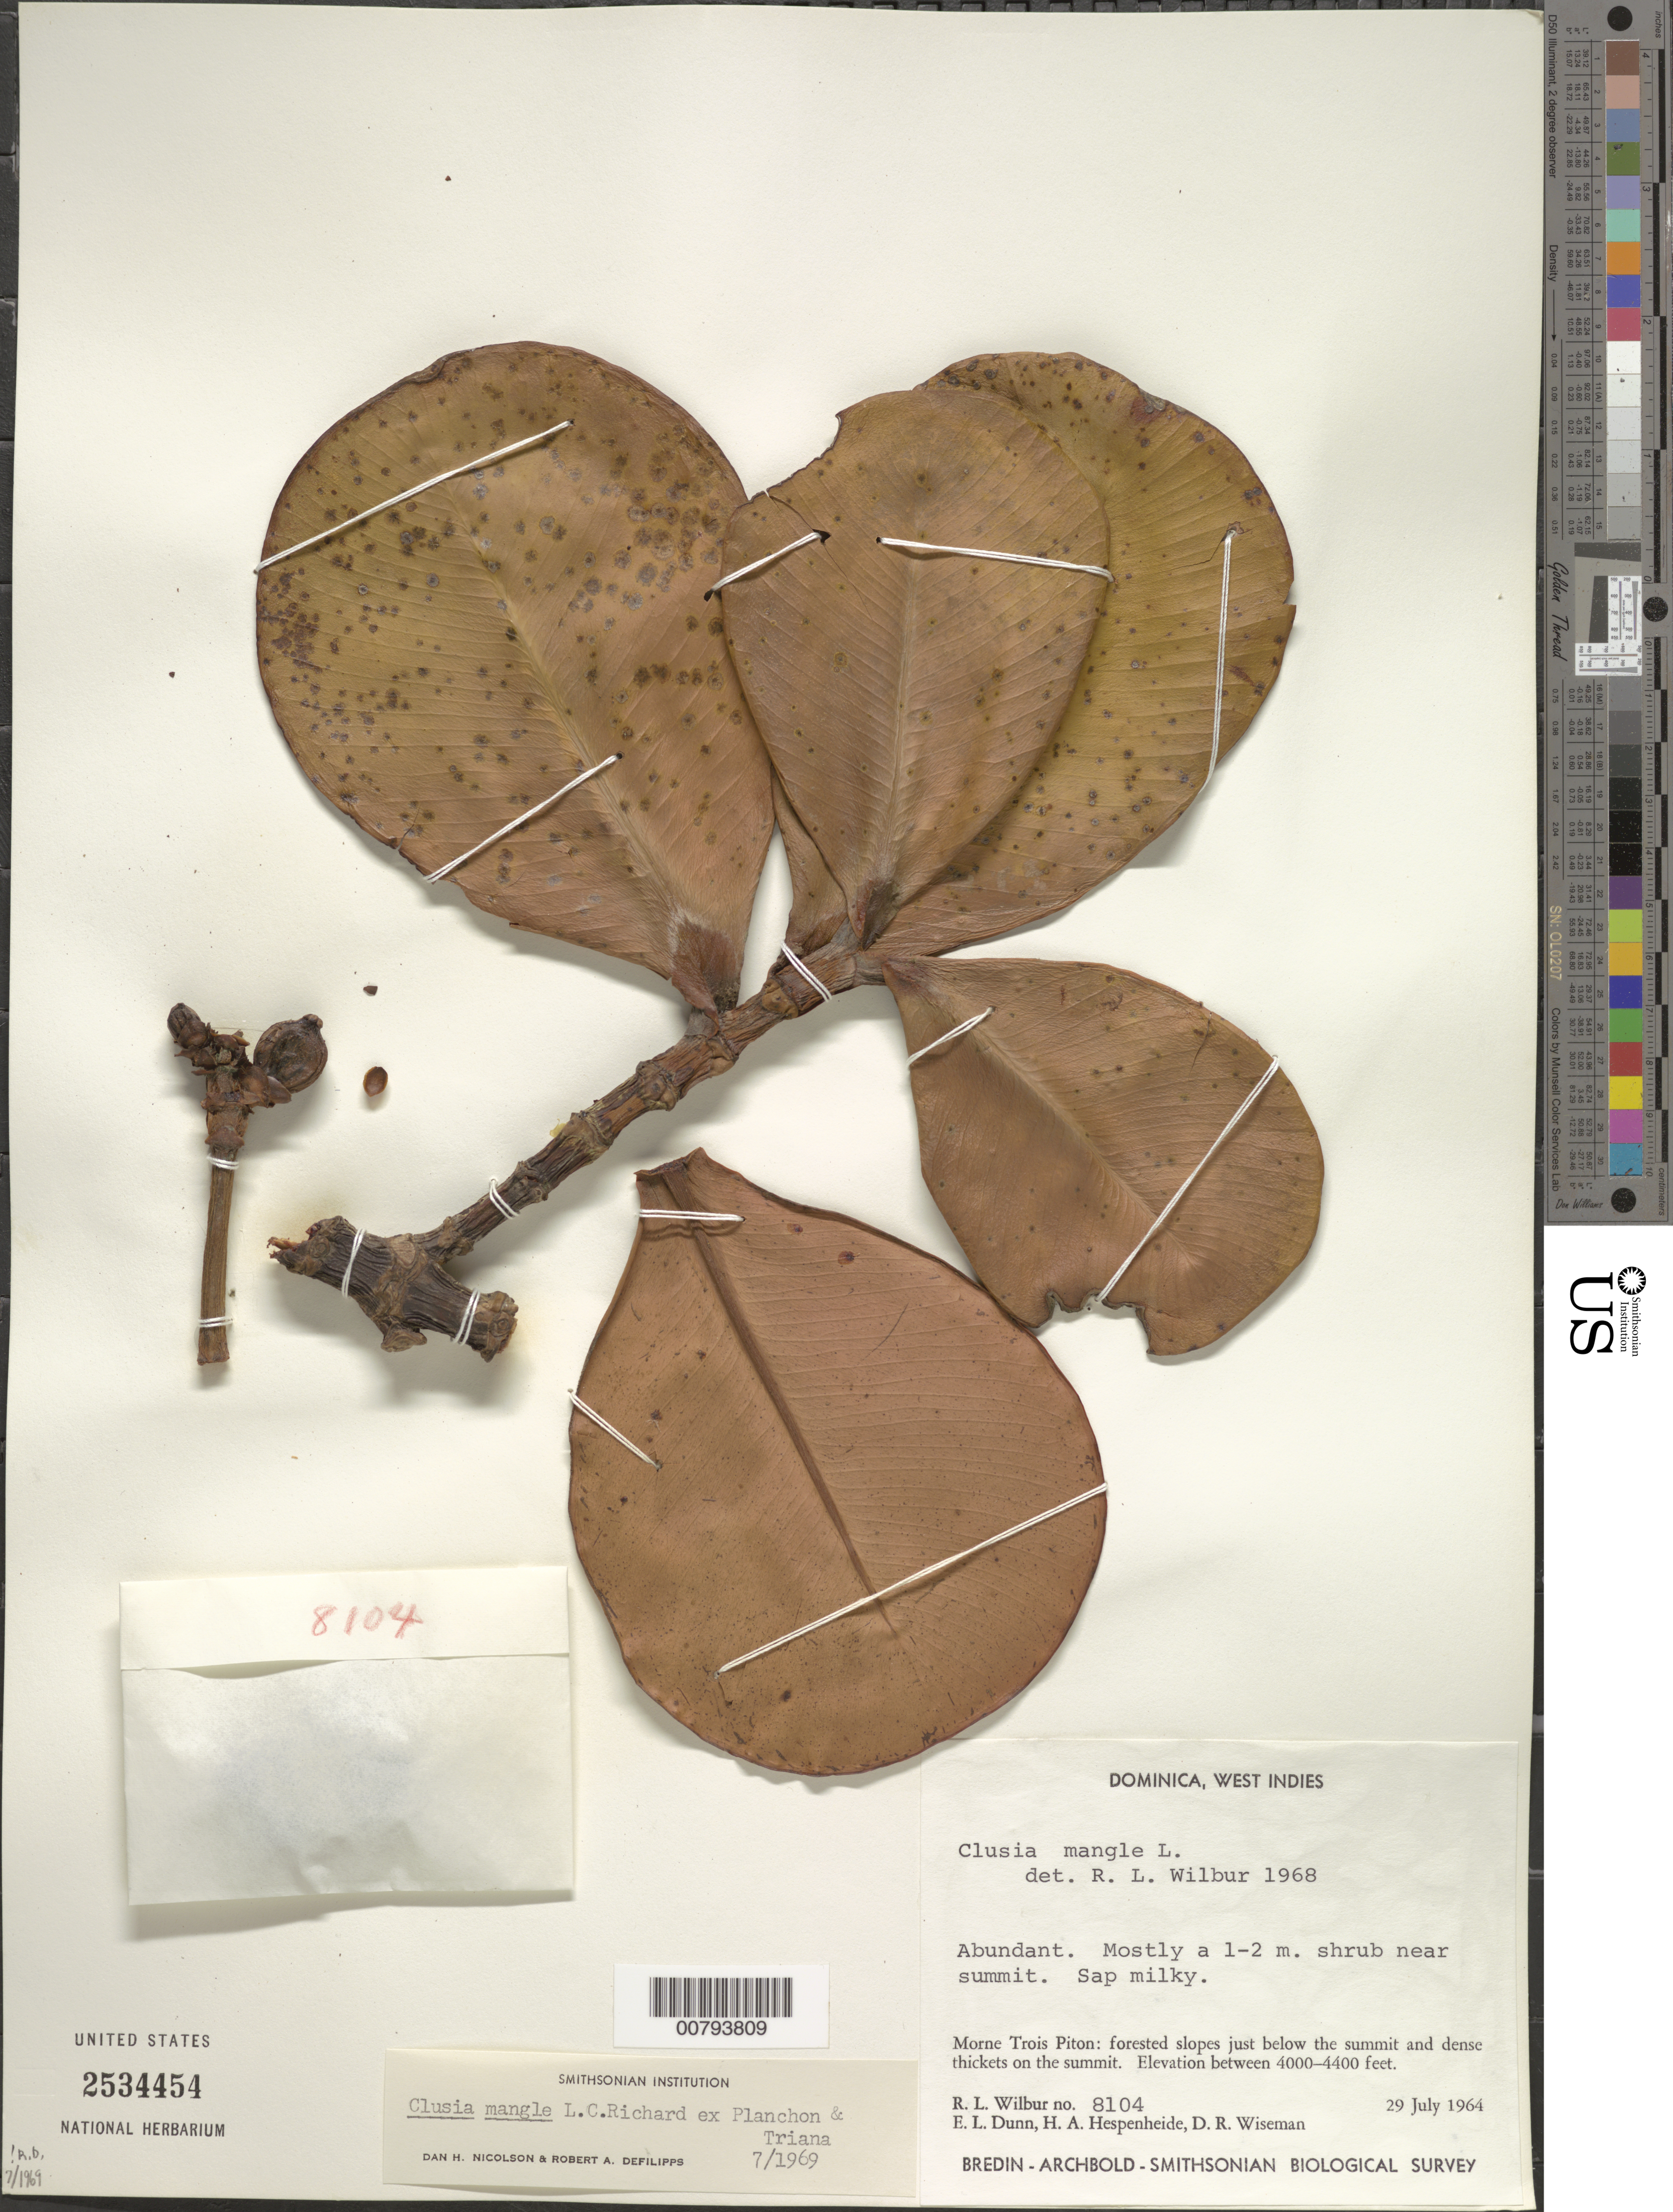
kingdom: Plantae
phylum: Tracheophyta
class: Magnoliopsida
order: Malpighiales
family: Clusiaceae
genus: Clusia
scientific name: Clusia mangle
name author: Rich. ex Planch. & Triana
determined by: Nicolson, D. H.; DeFilipps, R. A.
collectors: R. L. Wilbur, E. Dunn, H. A. Hespenheide & D. R. Wiseman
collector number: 8104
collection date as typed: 29 Jul 1964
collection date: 1964-07-29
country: Dominica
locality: Morne Trois Piton: slopes just below the summit and on the summit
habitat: Forested slopes just below summit & dense thickets on summit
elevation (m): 1219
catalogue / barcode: US 2534454